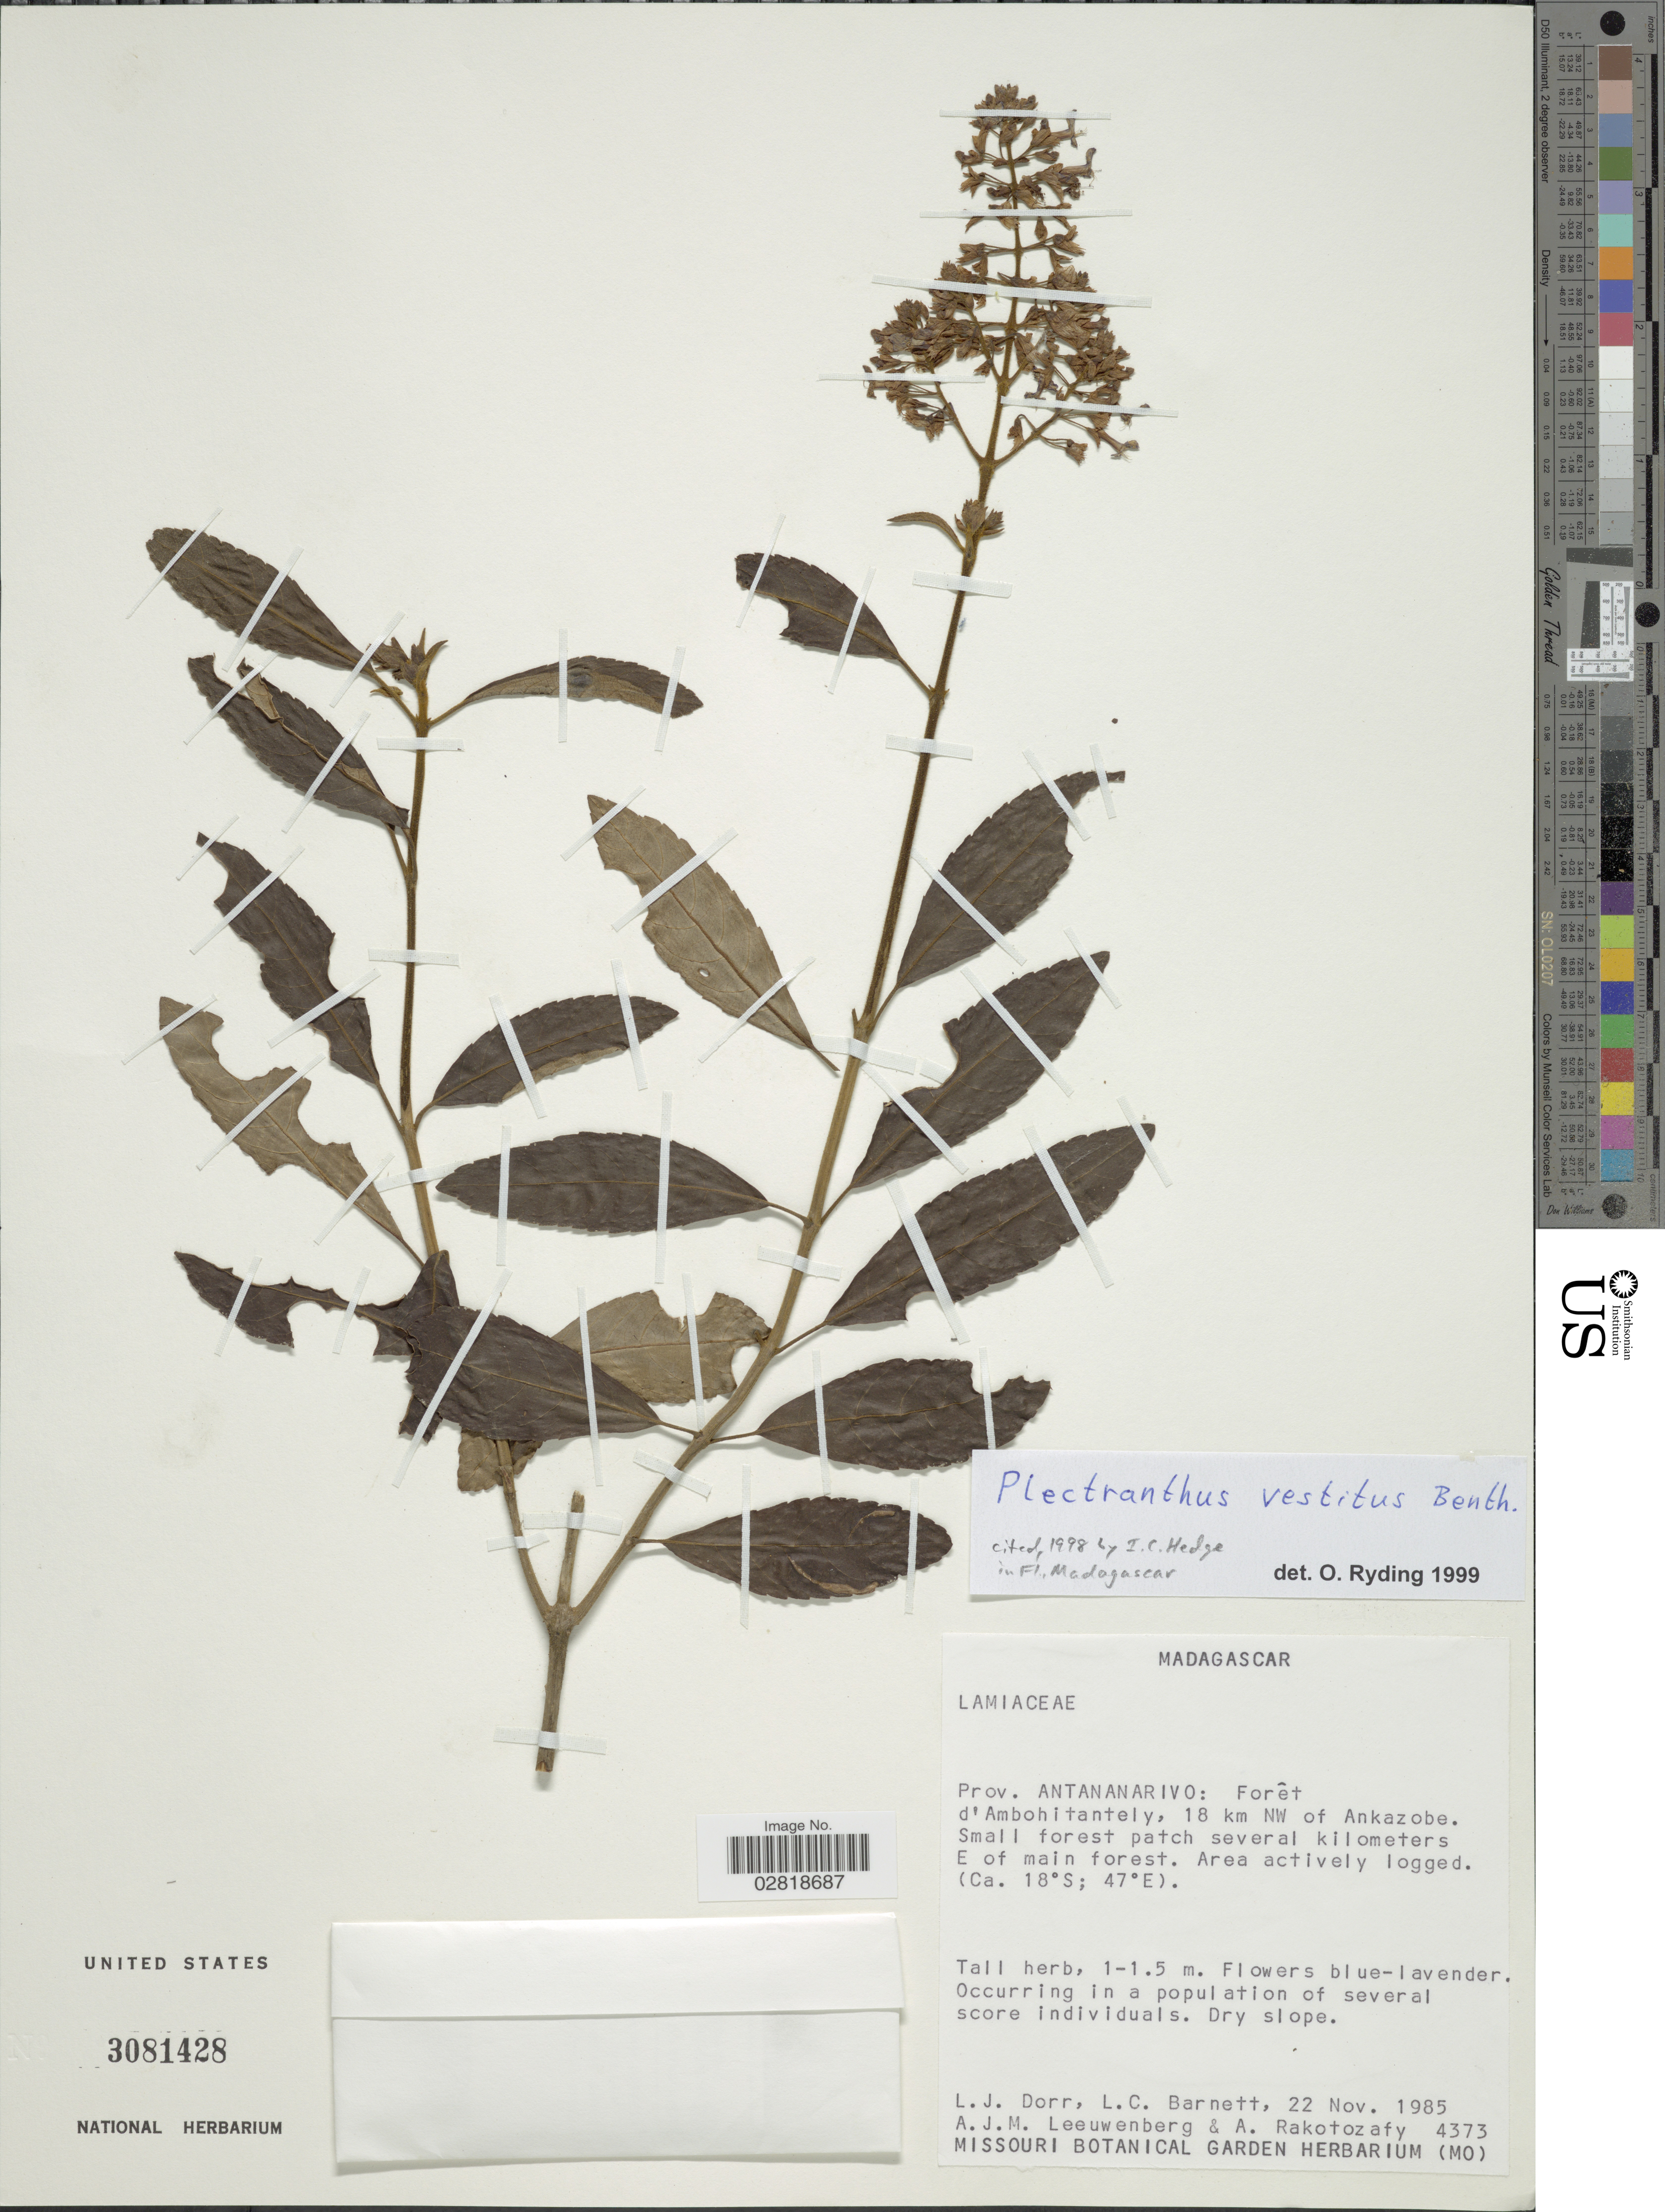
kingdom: Plantae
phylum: Tracheophyta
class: Magnoliopsida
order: Lamiales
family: Lamiaceae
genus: Plectranthus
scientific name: Plectranthus vestitus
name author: Benth.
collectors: L. J. Dorr, L. C. Barnett, A. J. M. Leeuwenberg & A. Rakotozafy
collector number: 4373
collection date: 1985-11-22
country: Madagascar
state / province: Analamanga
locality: Prov. Antananarivo: Forêt d'Ambohitantely, 18 km NW of Ankazobe.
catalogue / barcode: US 3081428